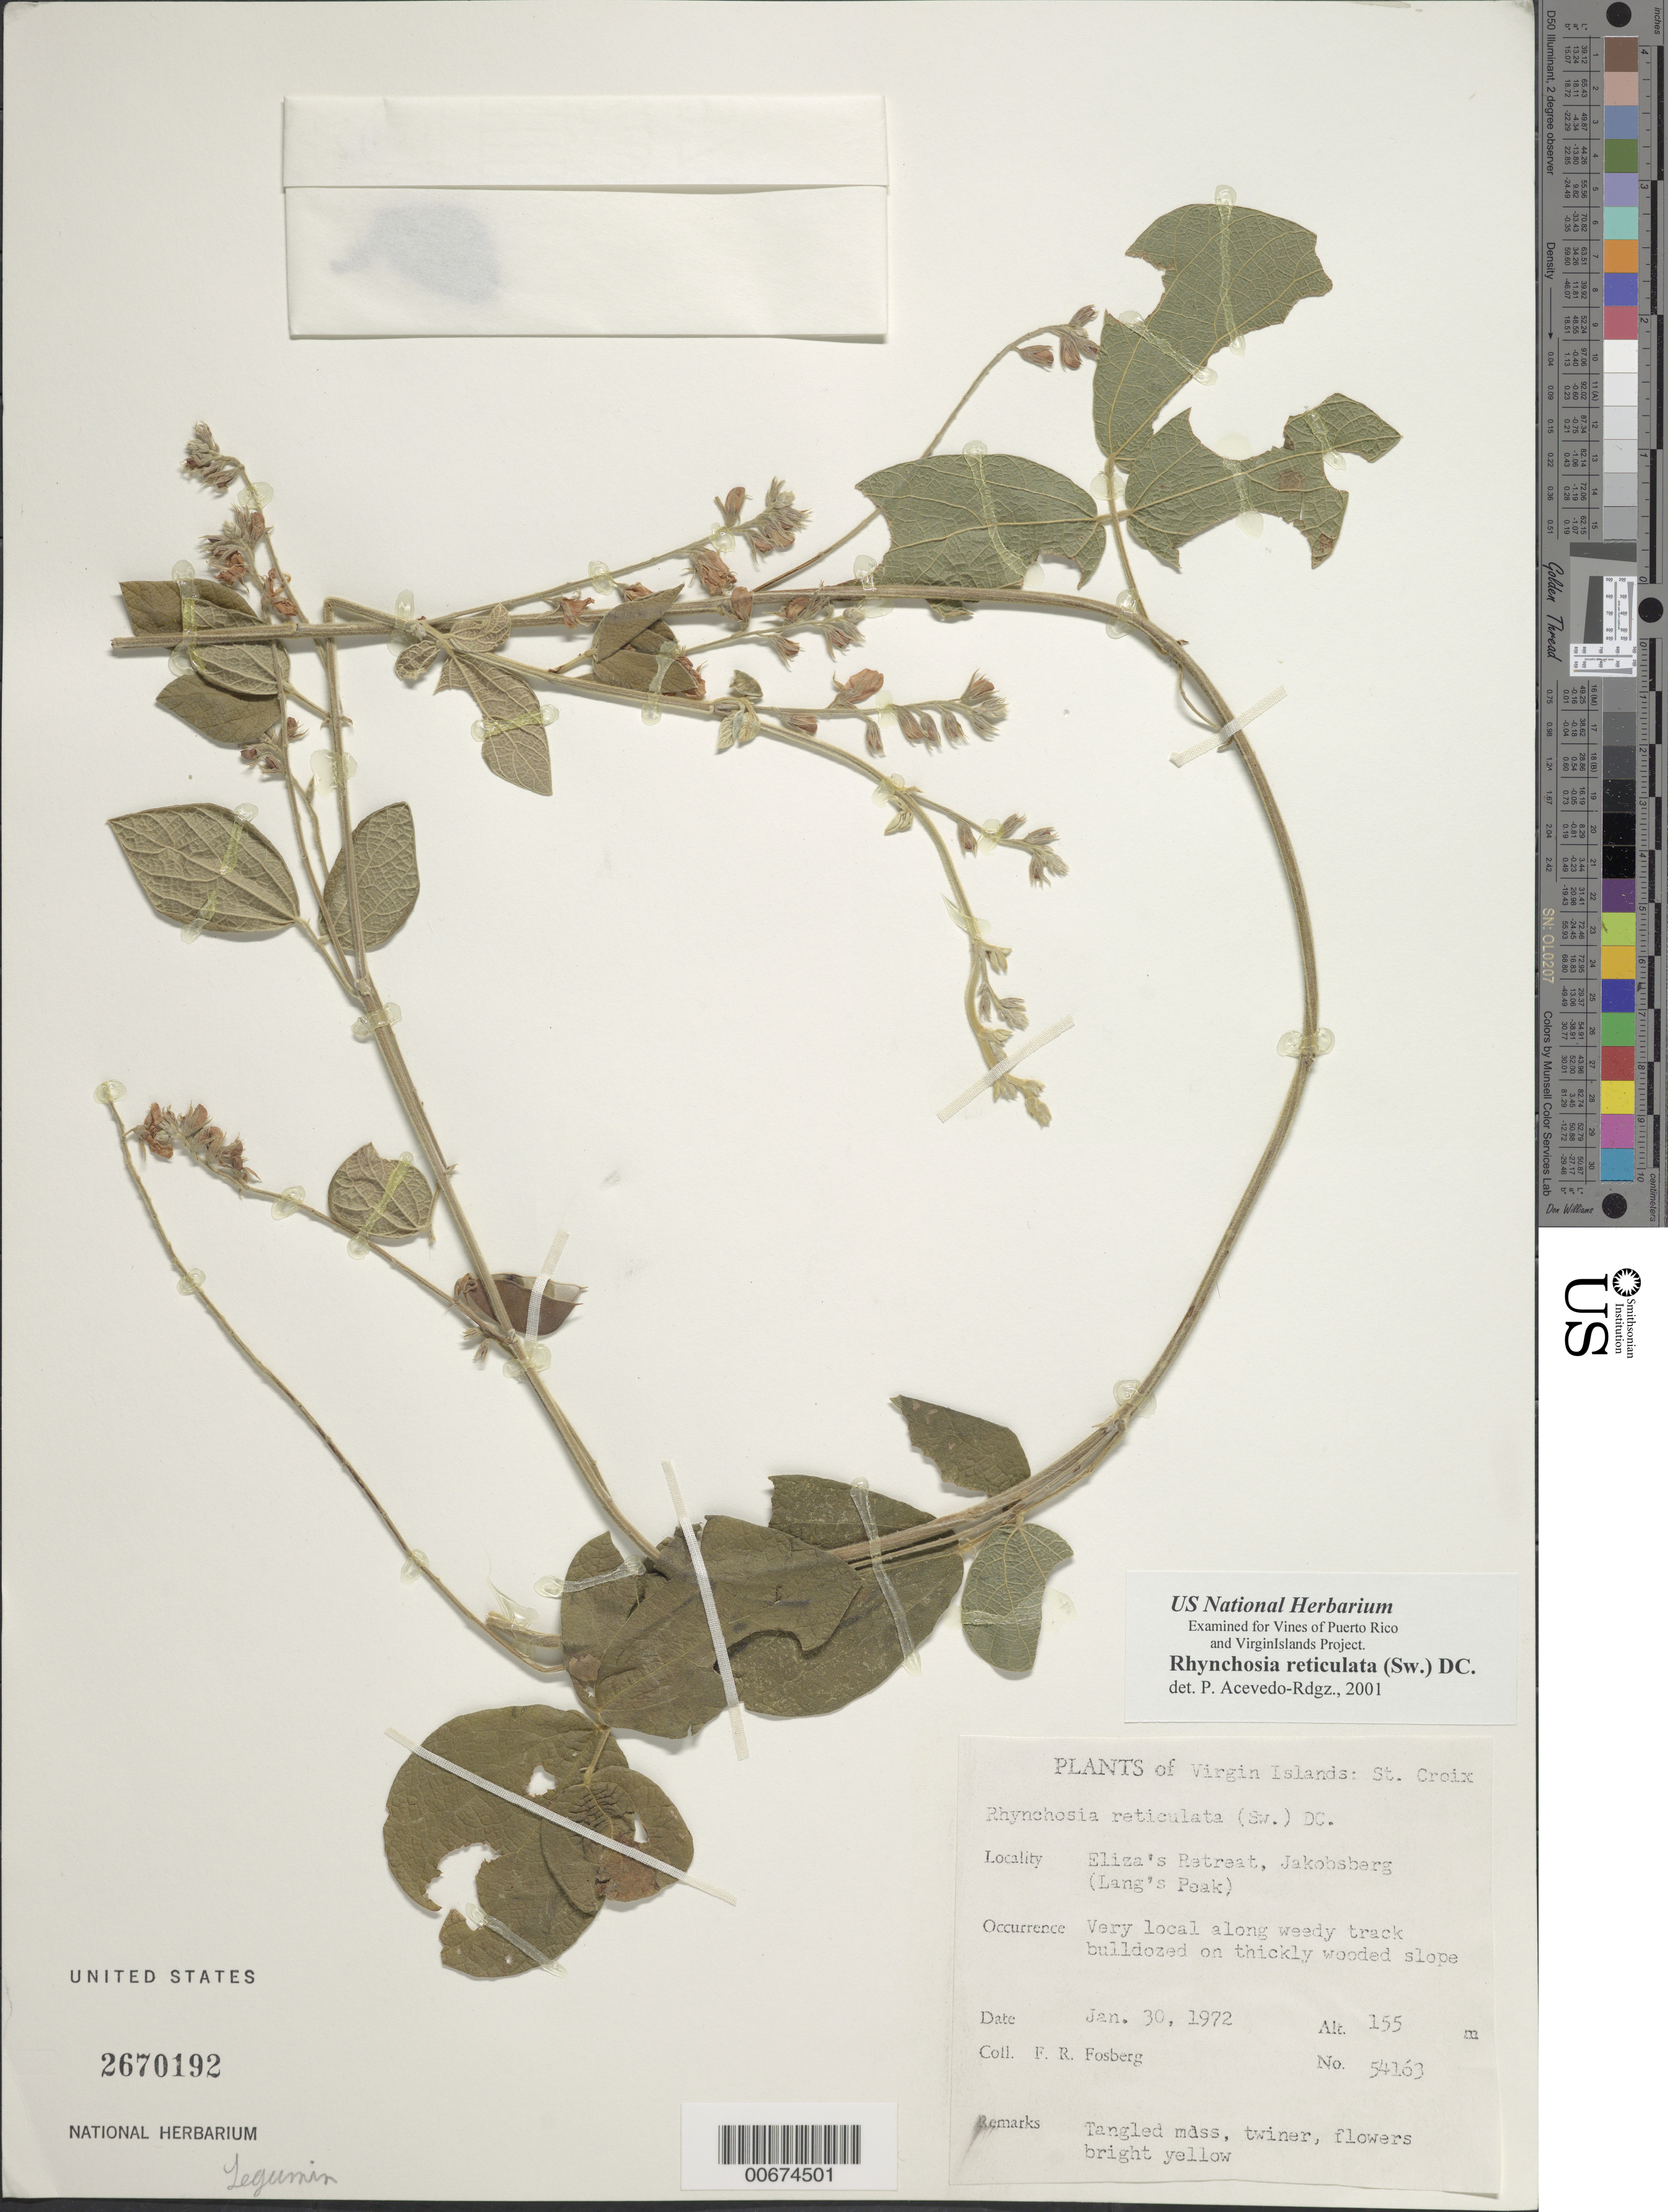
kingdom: Plantae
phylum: Tracheophyta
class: Magnoliopsida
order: Fabales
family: Fabaceae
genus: Rhynchosia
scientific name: Rhynchosia reticulata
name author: (Sw.) DC.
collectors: F. R. Fosberg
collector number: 54163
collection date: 1972-01-30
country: U.S. Virgin Islands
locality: Virgin Islands, St. Croix, Eliza's Retreat, Jakobsberg (Lang's Peak)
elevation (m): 155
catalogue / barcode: US 2670192